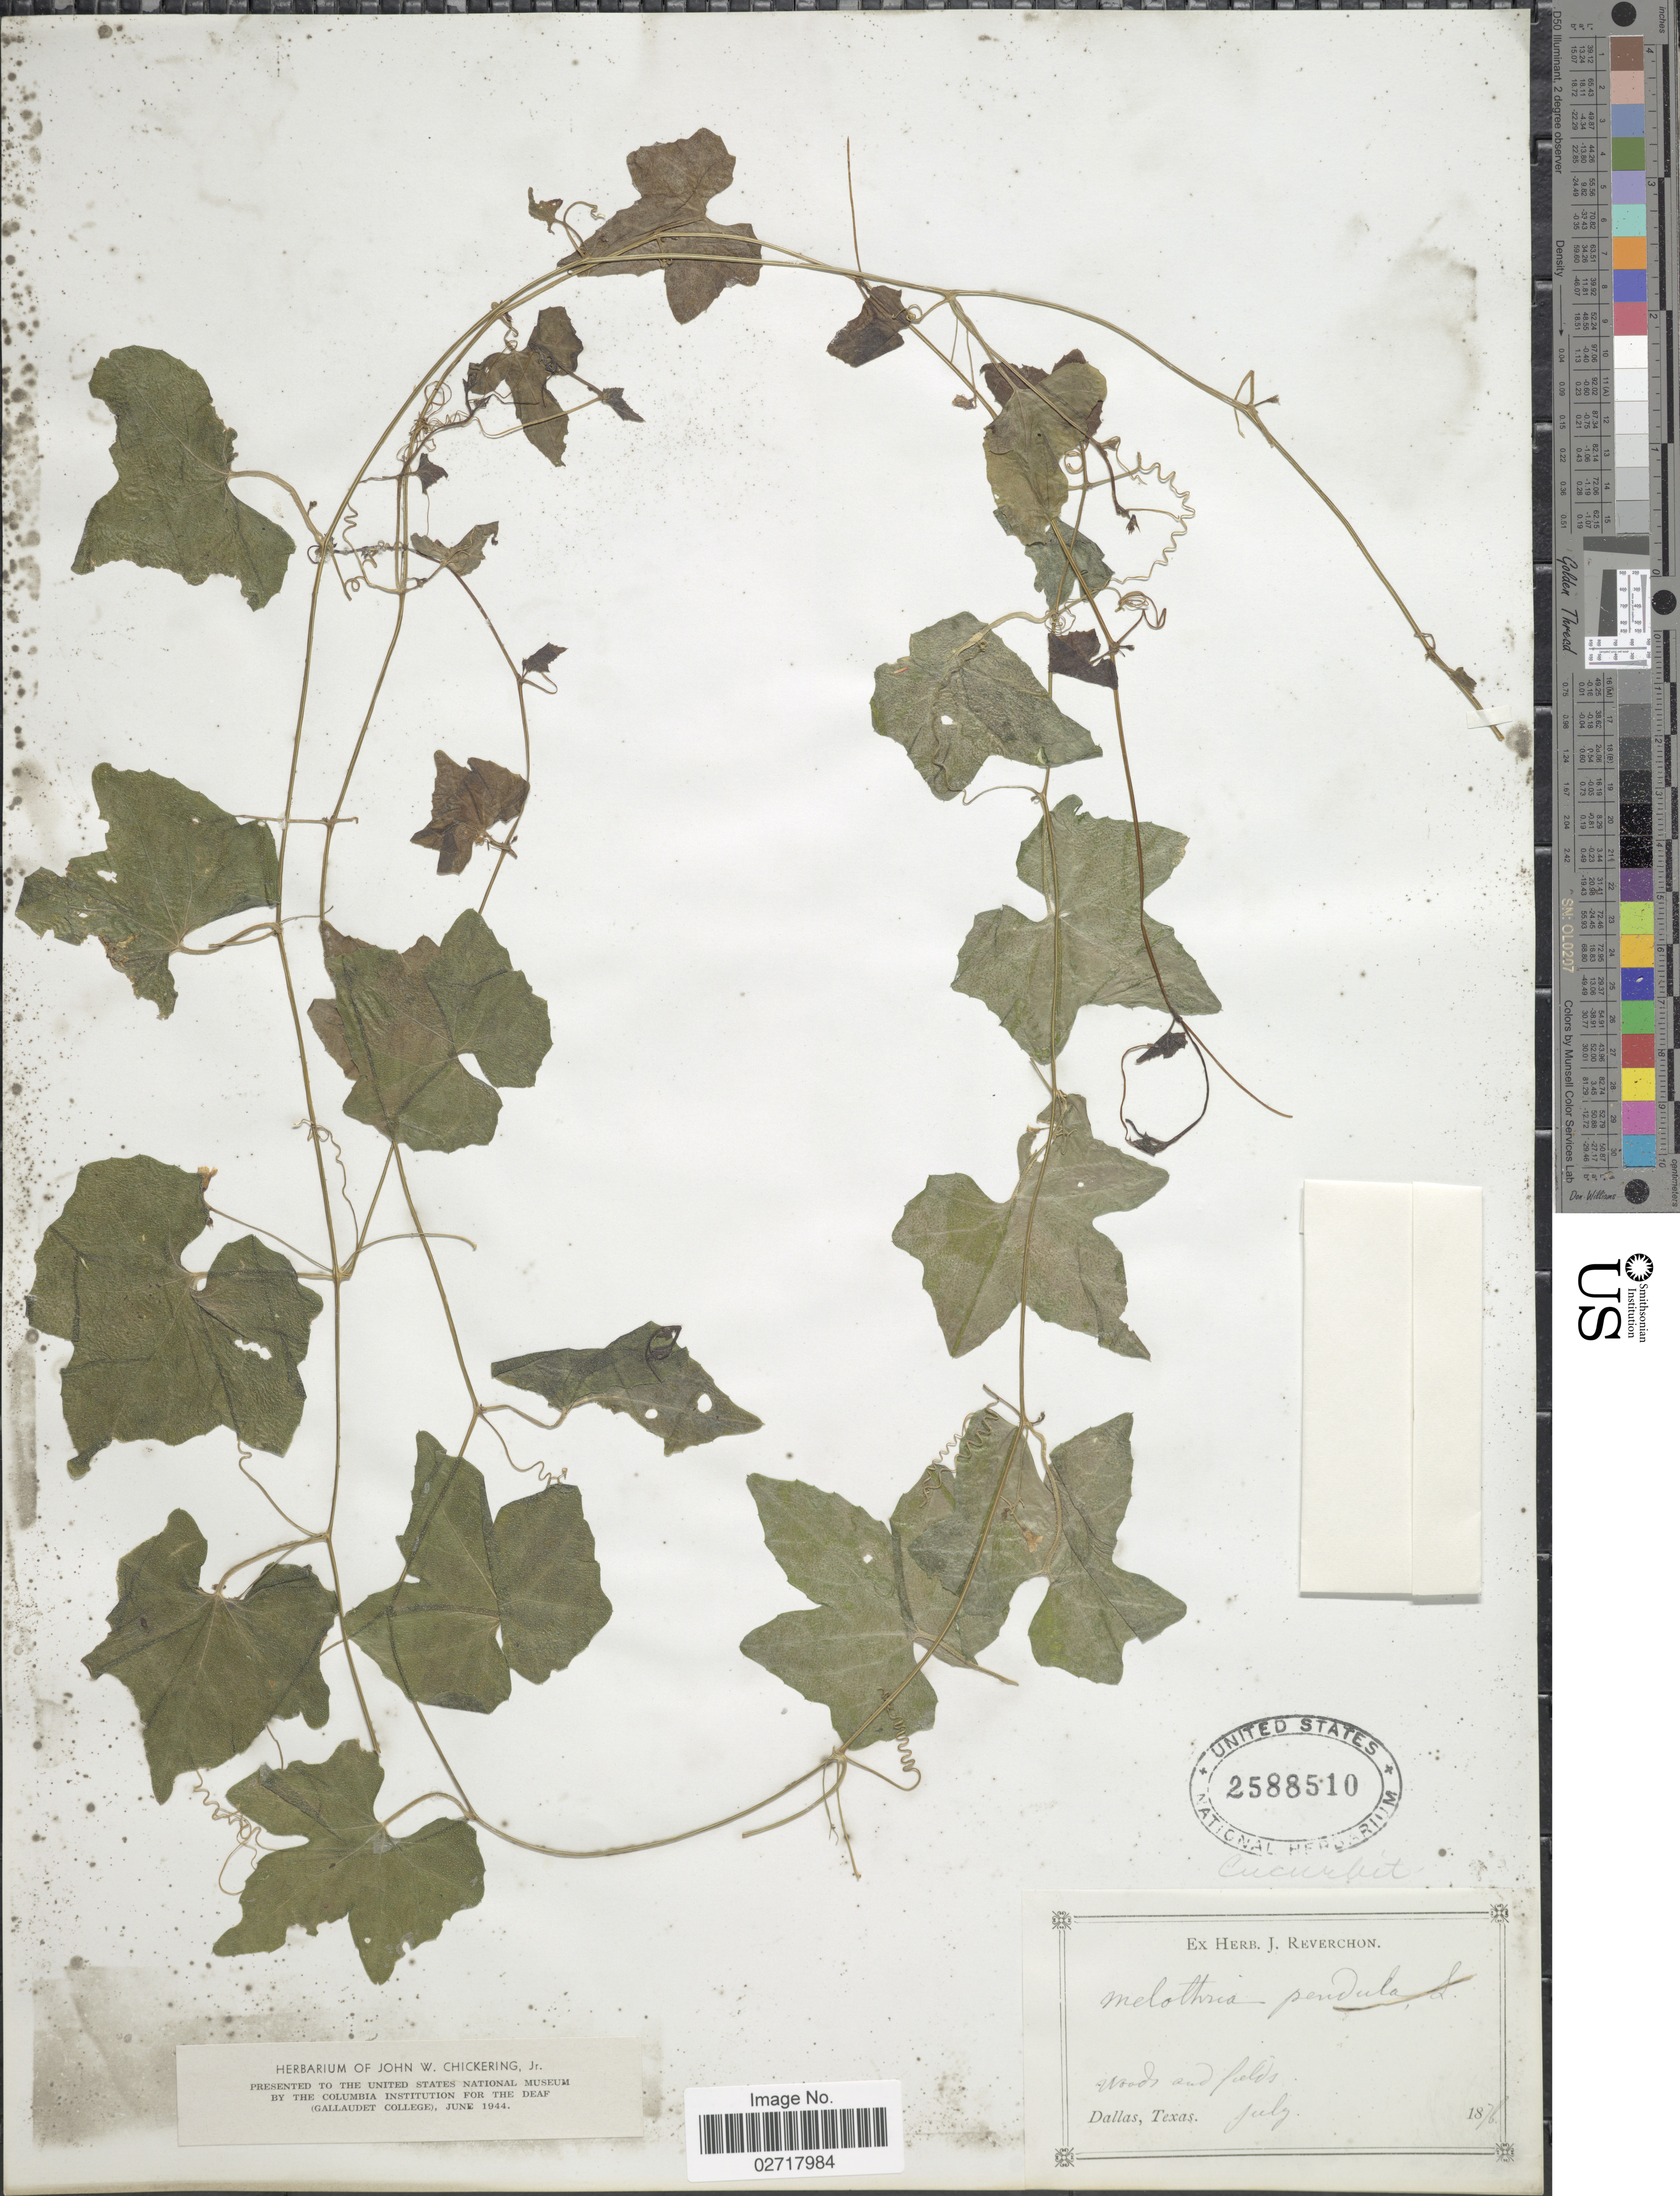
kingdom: Plantae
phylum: Tracheophyta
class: Magnoliopsida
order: Cucurbitales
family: Cucurbitaceae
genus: Melothria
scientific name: Melothria pendula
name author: L.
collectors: ex herb. J. Reverchon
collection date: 1876-07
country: United States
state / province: Texas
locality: Dallas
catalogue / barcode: US 2588510